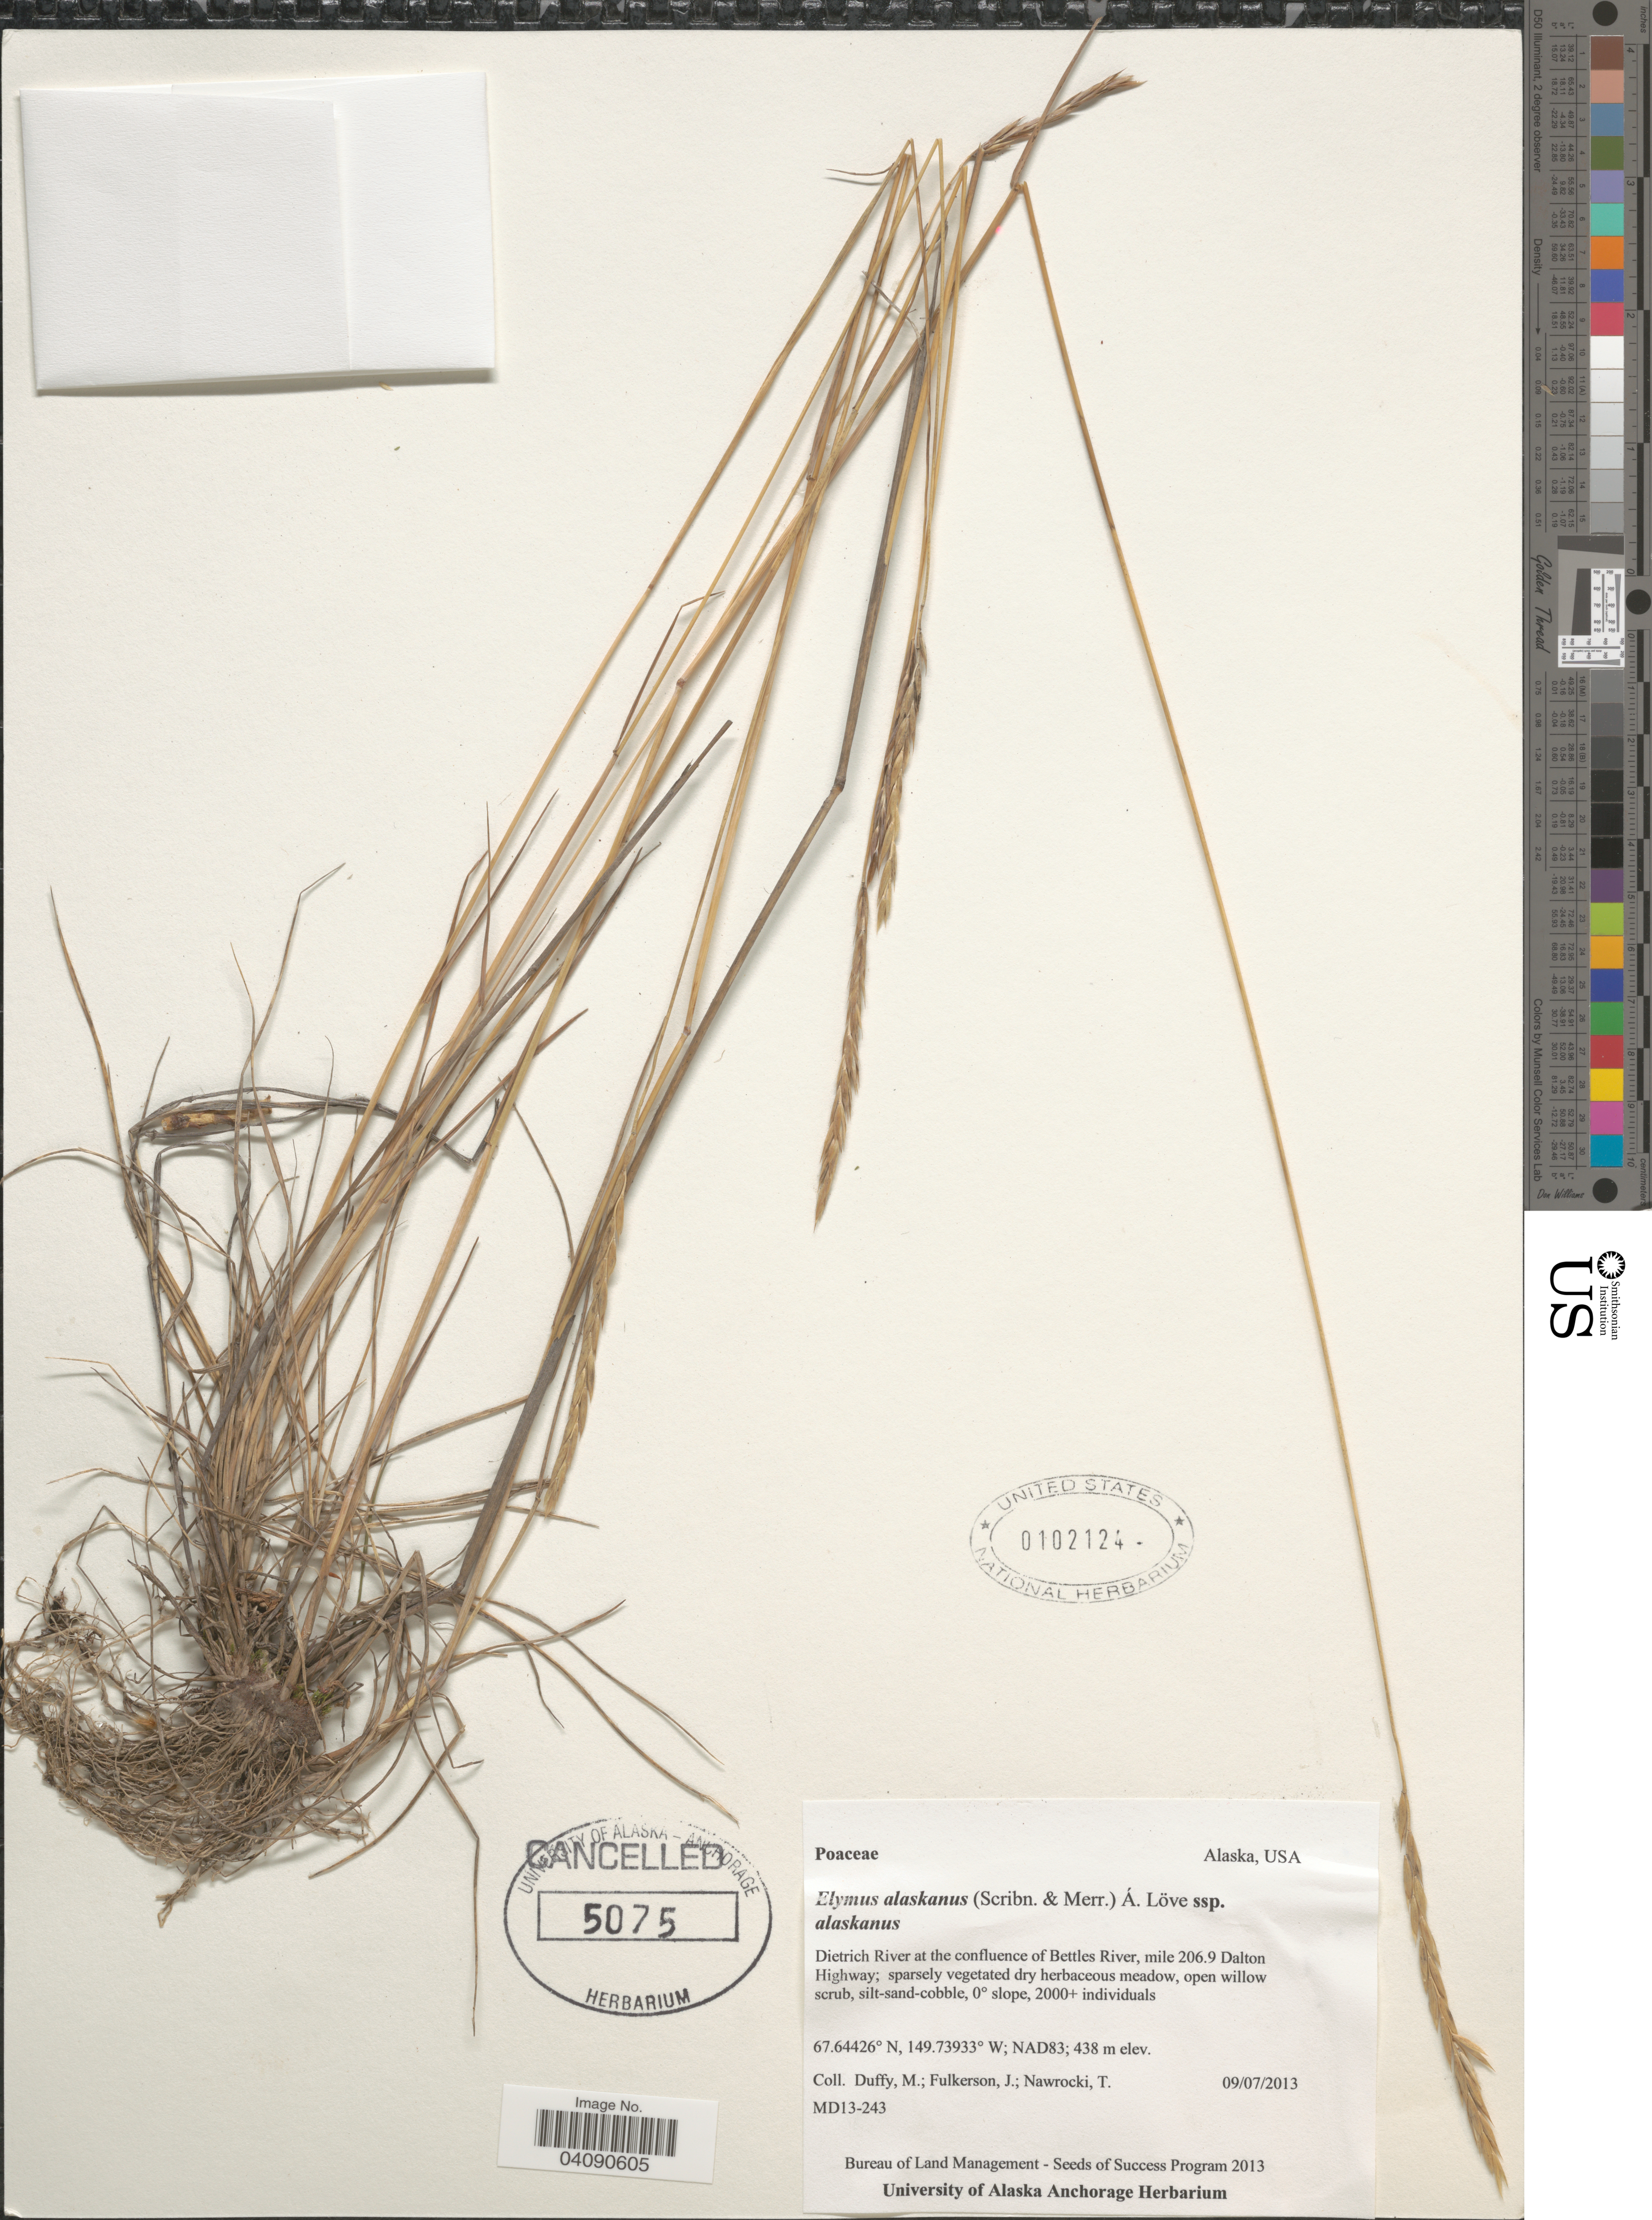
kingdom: Plantae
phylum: Tracheophyta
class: Liliopsida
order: Poales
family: Poaceae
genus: Elymus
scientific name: Elymus alaskanus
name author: (Scribn. & Merr.) Á. Löve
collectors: M. Duffy, J. Fulkerson & T. Nawrocki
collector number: MD13-243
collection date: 2013-09-07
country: United States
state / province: Alaska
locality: Dietrich River at the confluence of Bettles River, mile 206.9 Dalton Highway. NAD83.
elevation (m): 438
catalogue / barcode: US 102124